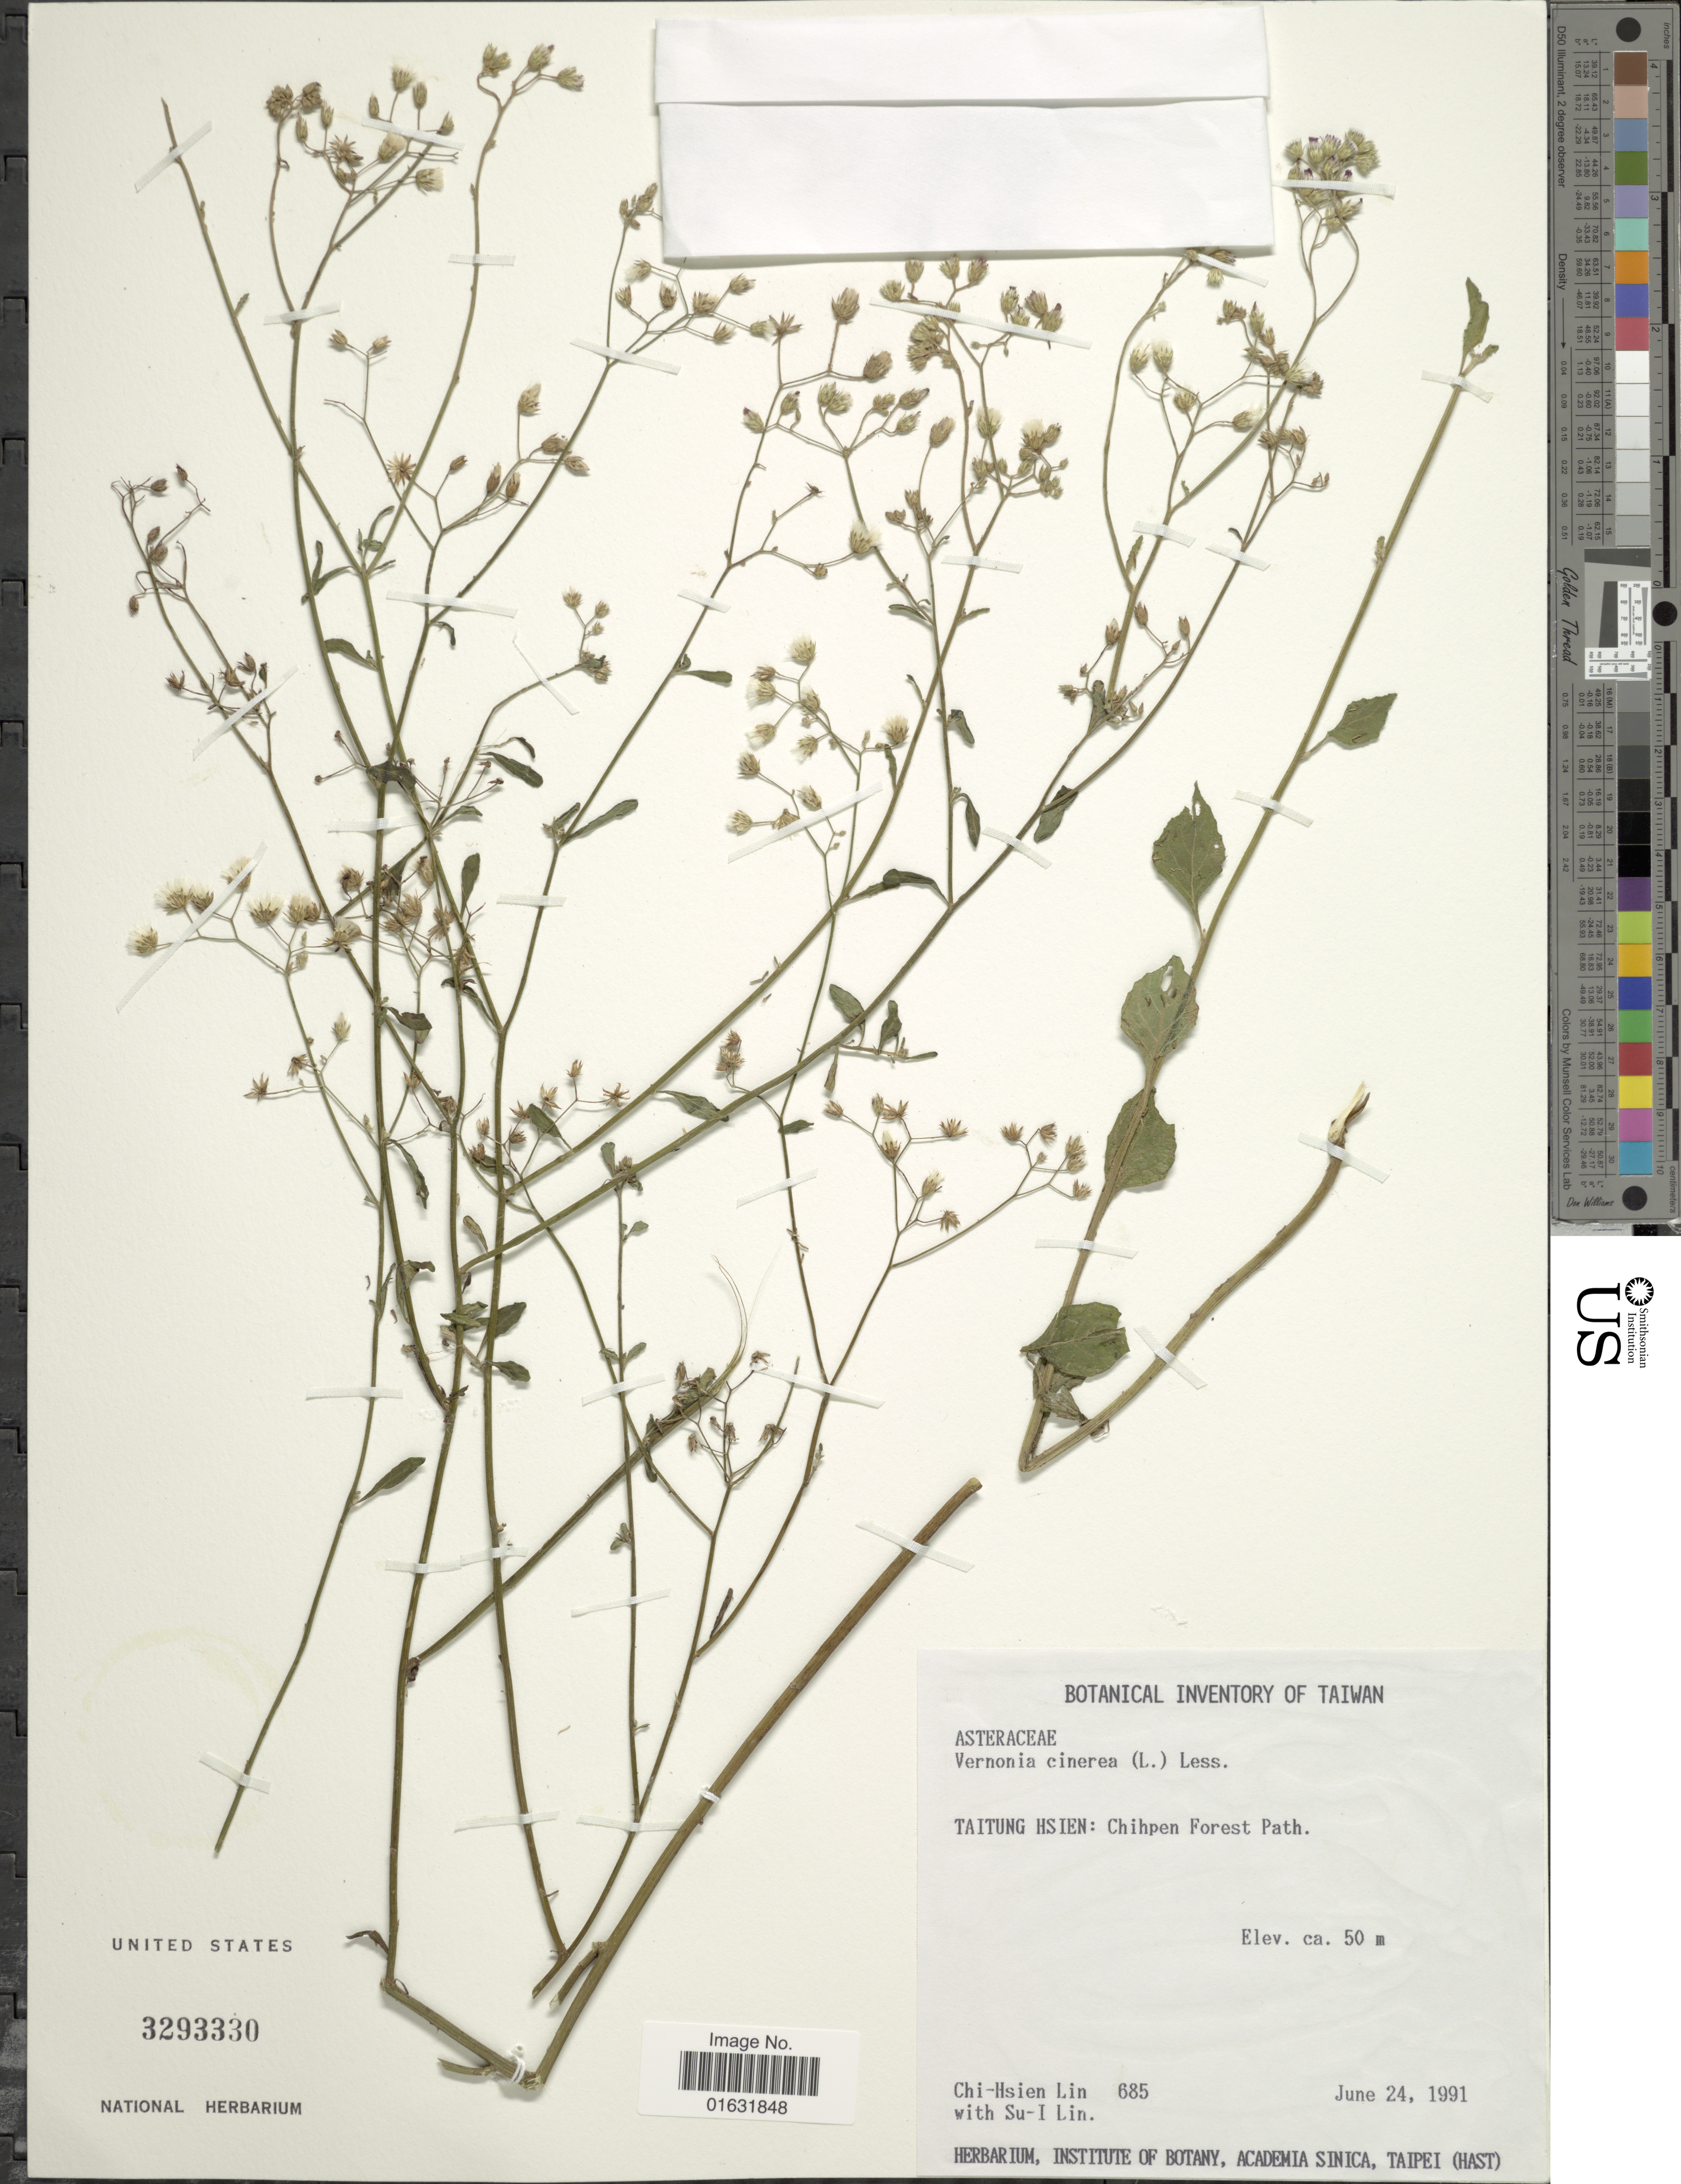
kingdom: Plantae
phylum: Tracheophyta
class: Magnoliopsida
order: Asterales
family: Asteraceae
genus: Cyanthillium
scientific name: Cyanthillium cinereum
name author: (L.) H. Rob.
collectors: C. Lin & S. Lin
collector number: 685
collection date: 1991-06-24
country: Taiwan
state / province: Taitung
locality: Chihpen Forest Path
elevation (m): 50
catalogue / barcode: US 3293330